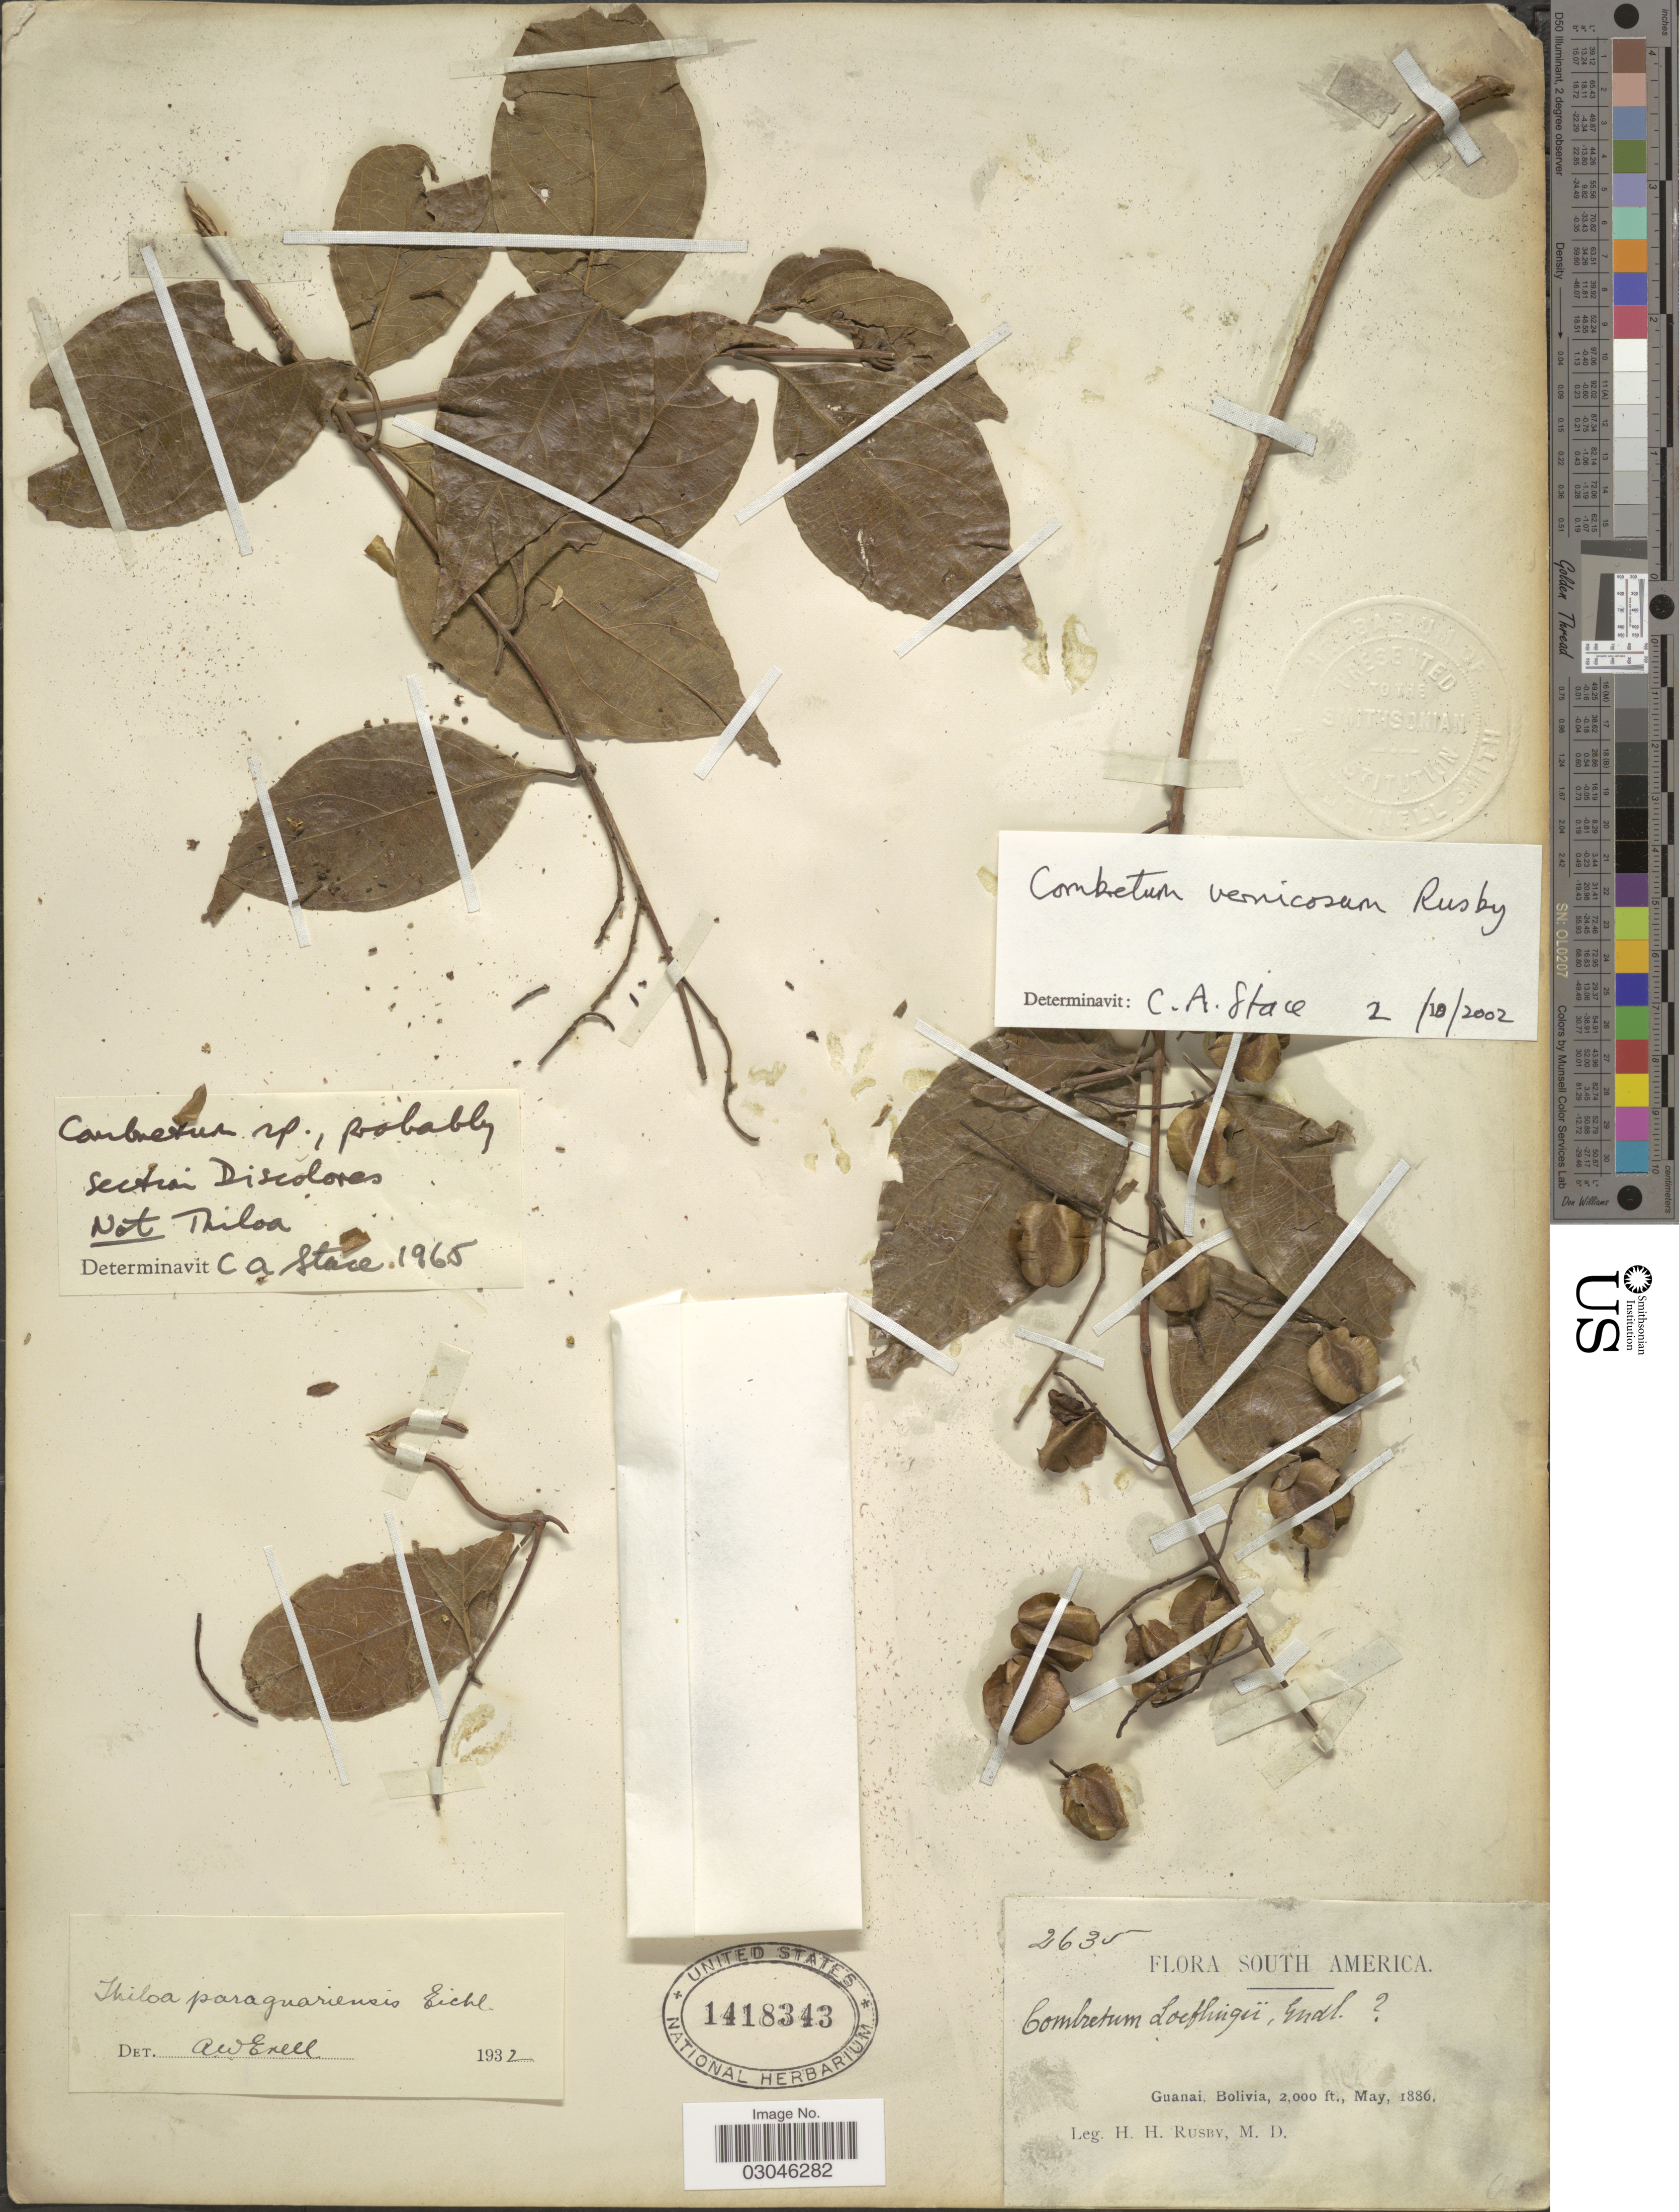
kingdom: Plantae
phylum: Tracheophyta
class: Magnoliopsida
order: Myrtales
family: Combretaceae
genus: Combretum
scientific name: Combretum vernicosum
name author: Rusby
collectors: H. H. Rusby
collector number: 2635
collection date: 1886-05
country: Bolivia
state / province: La Páz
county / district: Larecaja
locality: Guanay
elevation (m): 610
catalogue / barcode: US 1418343